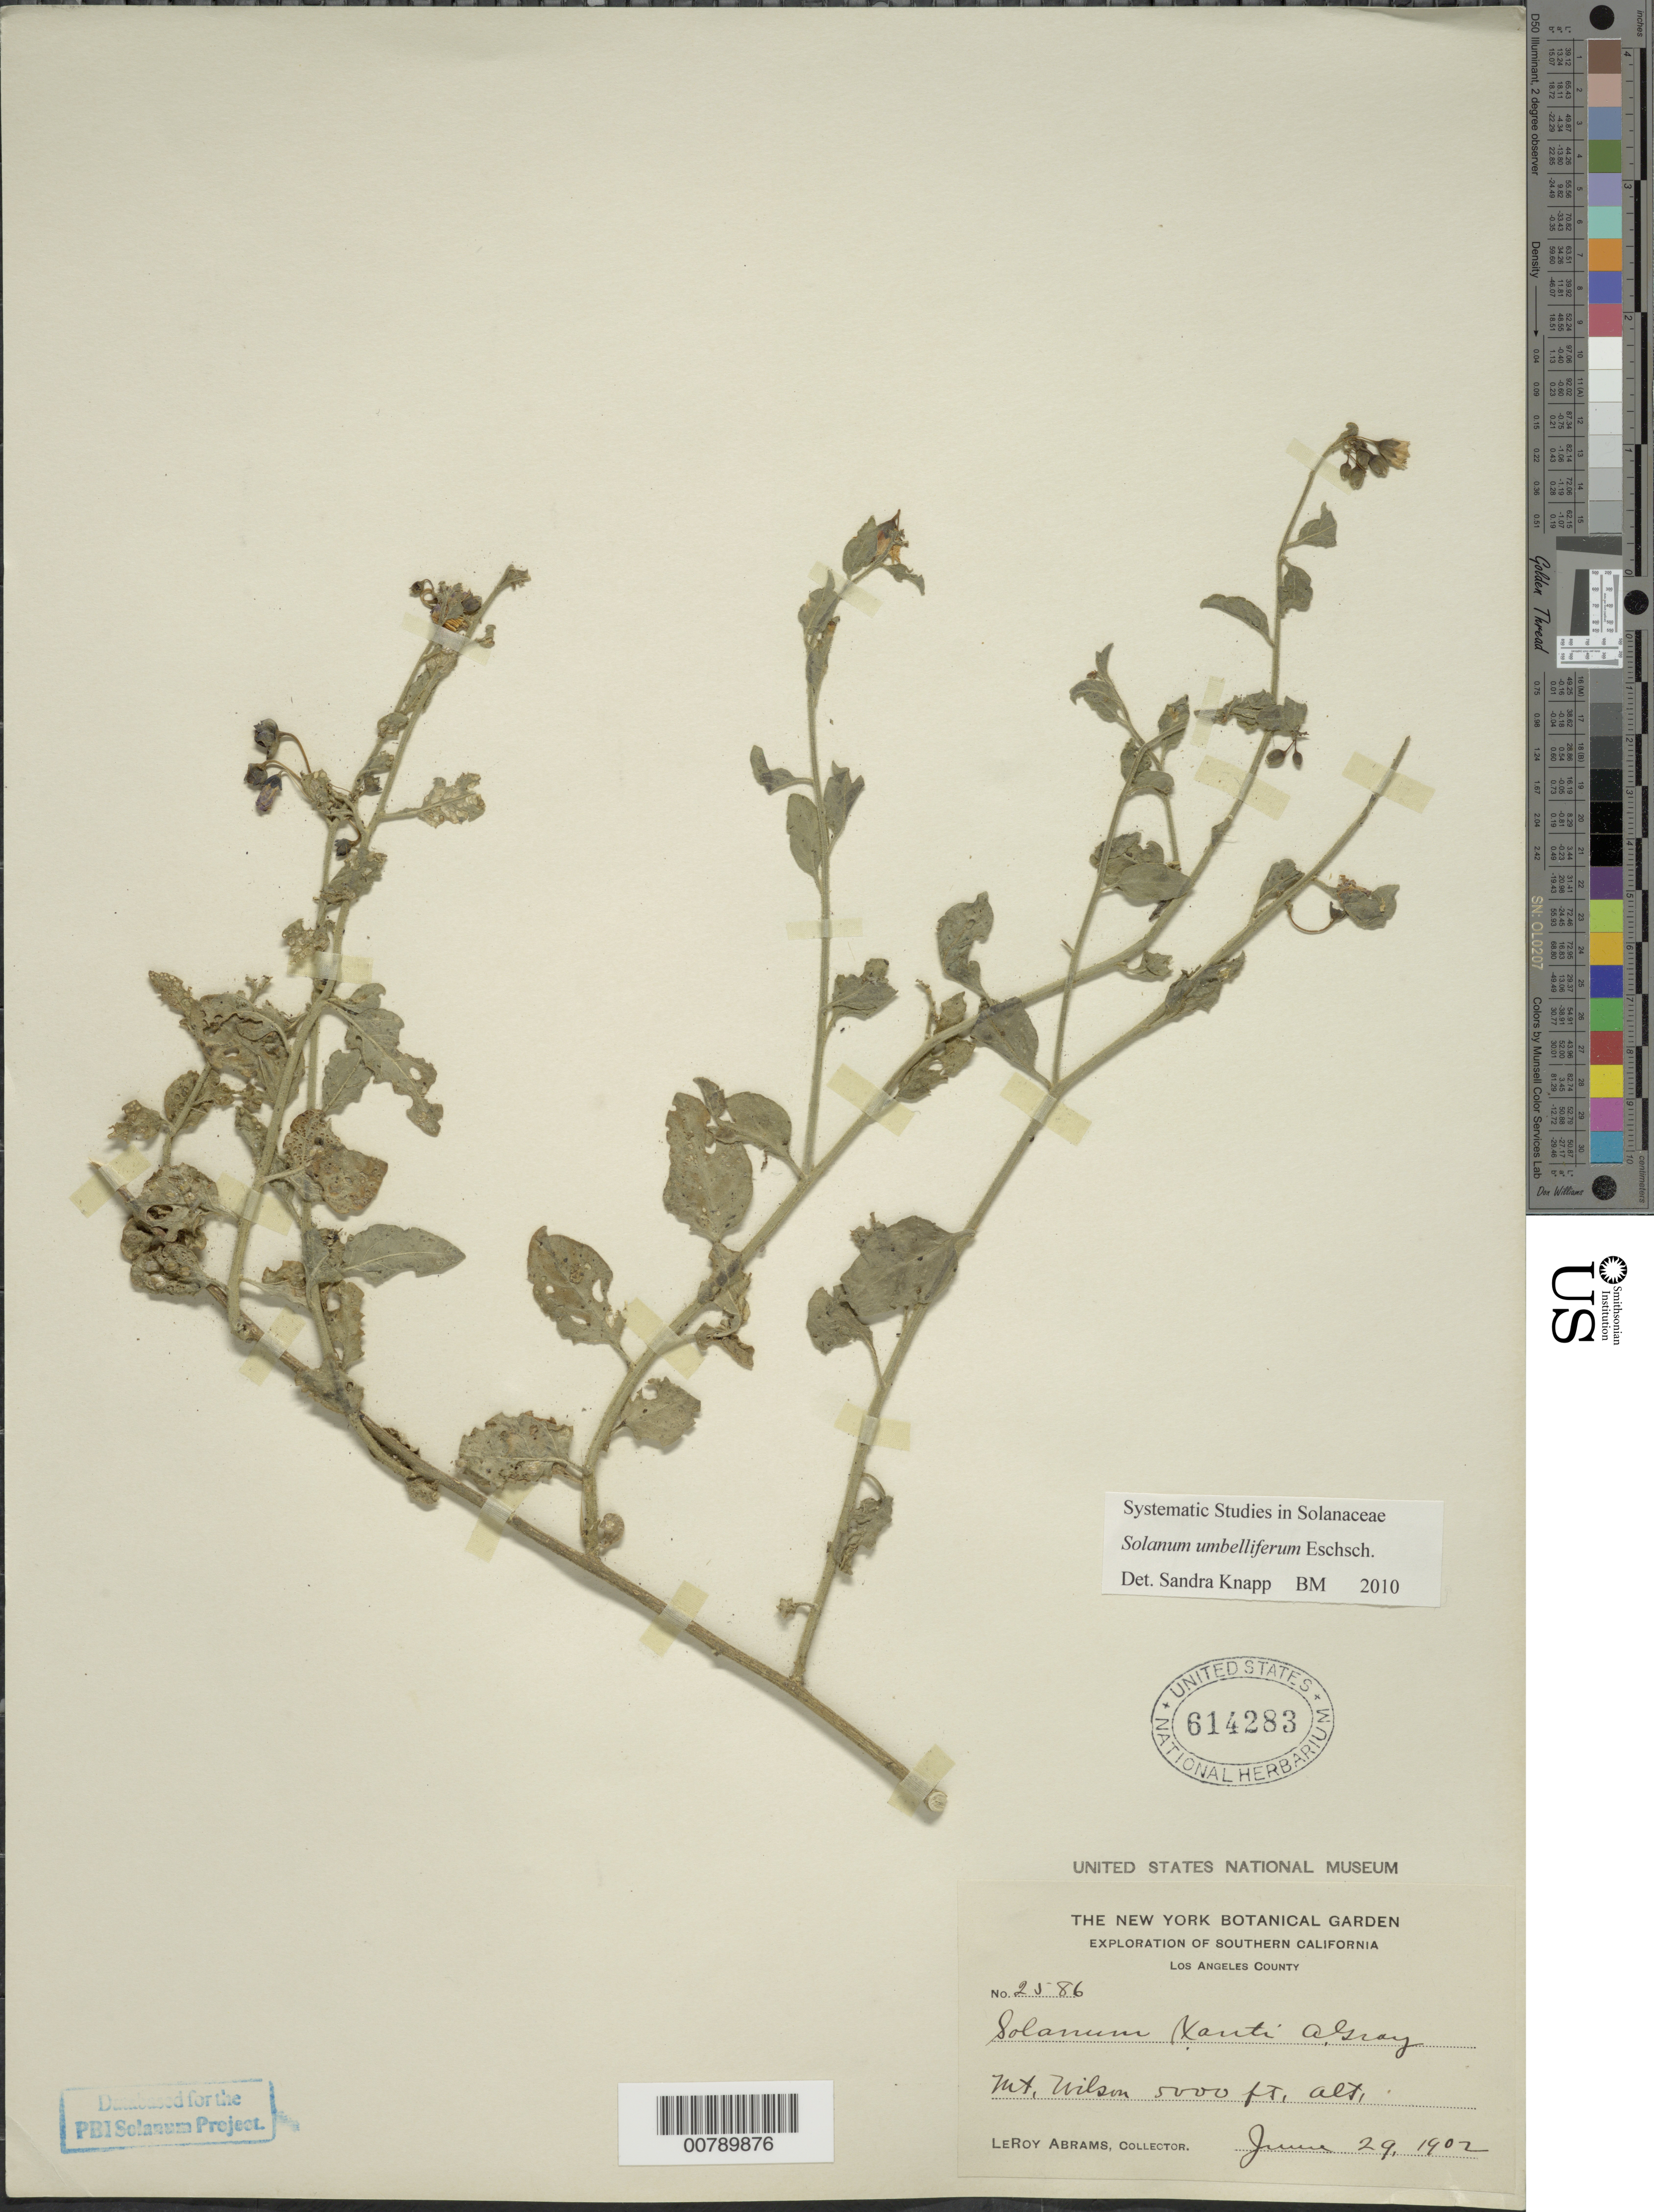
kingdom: Plantae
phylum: Tracheophyta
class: Magnoliopsida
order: Solanales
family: Solanaceae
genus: Solanum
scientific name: Solanum umbelliferum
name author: Eschsch.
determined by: Knapp, S. D.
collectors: L. Abrams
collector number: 2586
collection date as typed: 29 Jun 1902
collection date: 1902-06-29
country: United States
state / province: California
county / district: Los Angeles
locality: Mt. Wilson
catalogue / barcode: US 614283